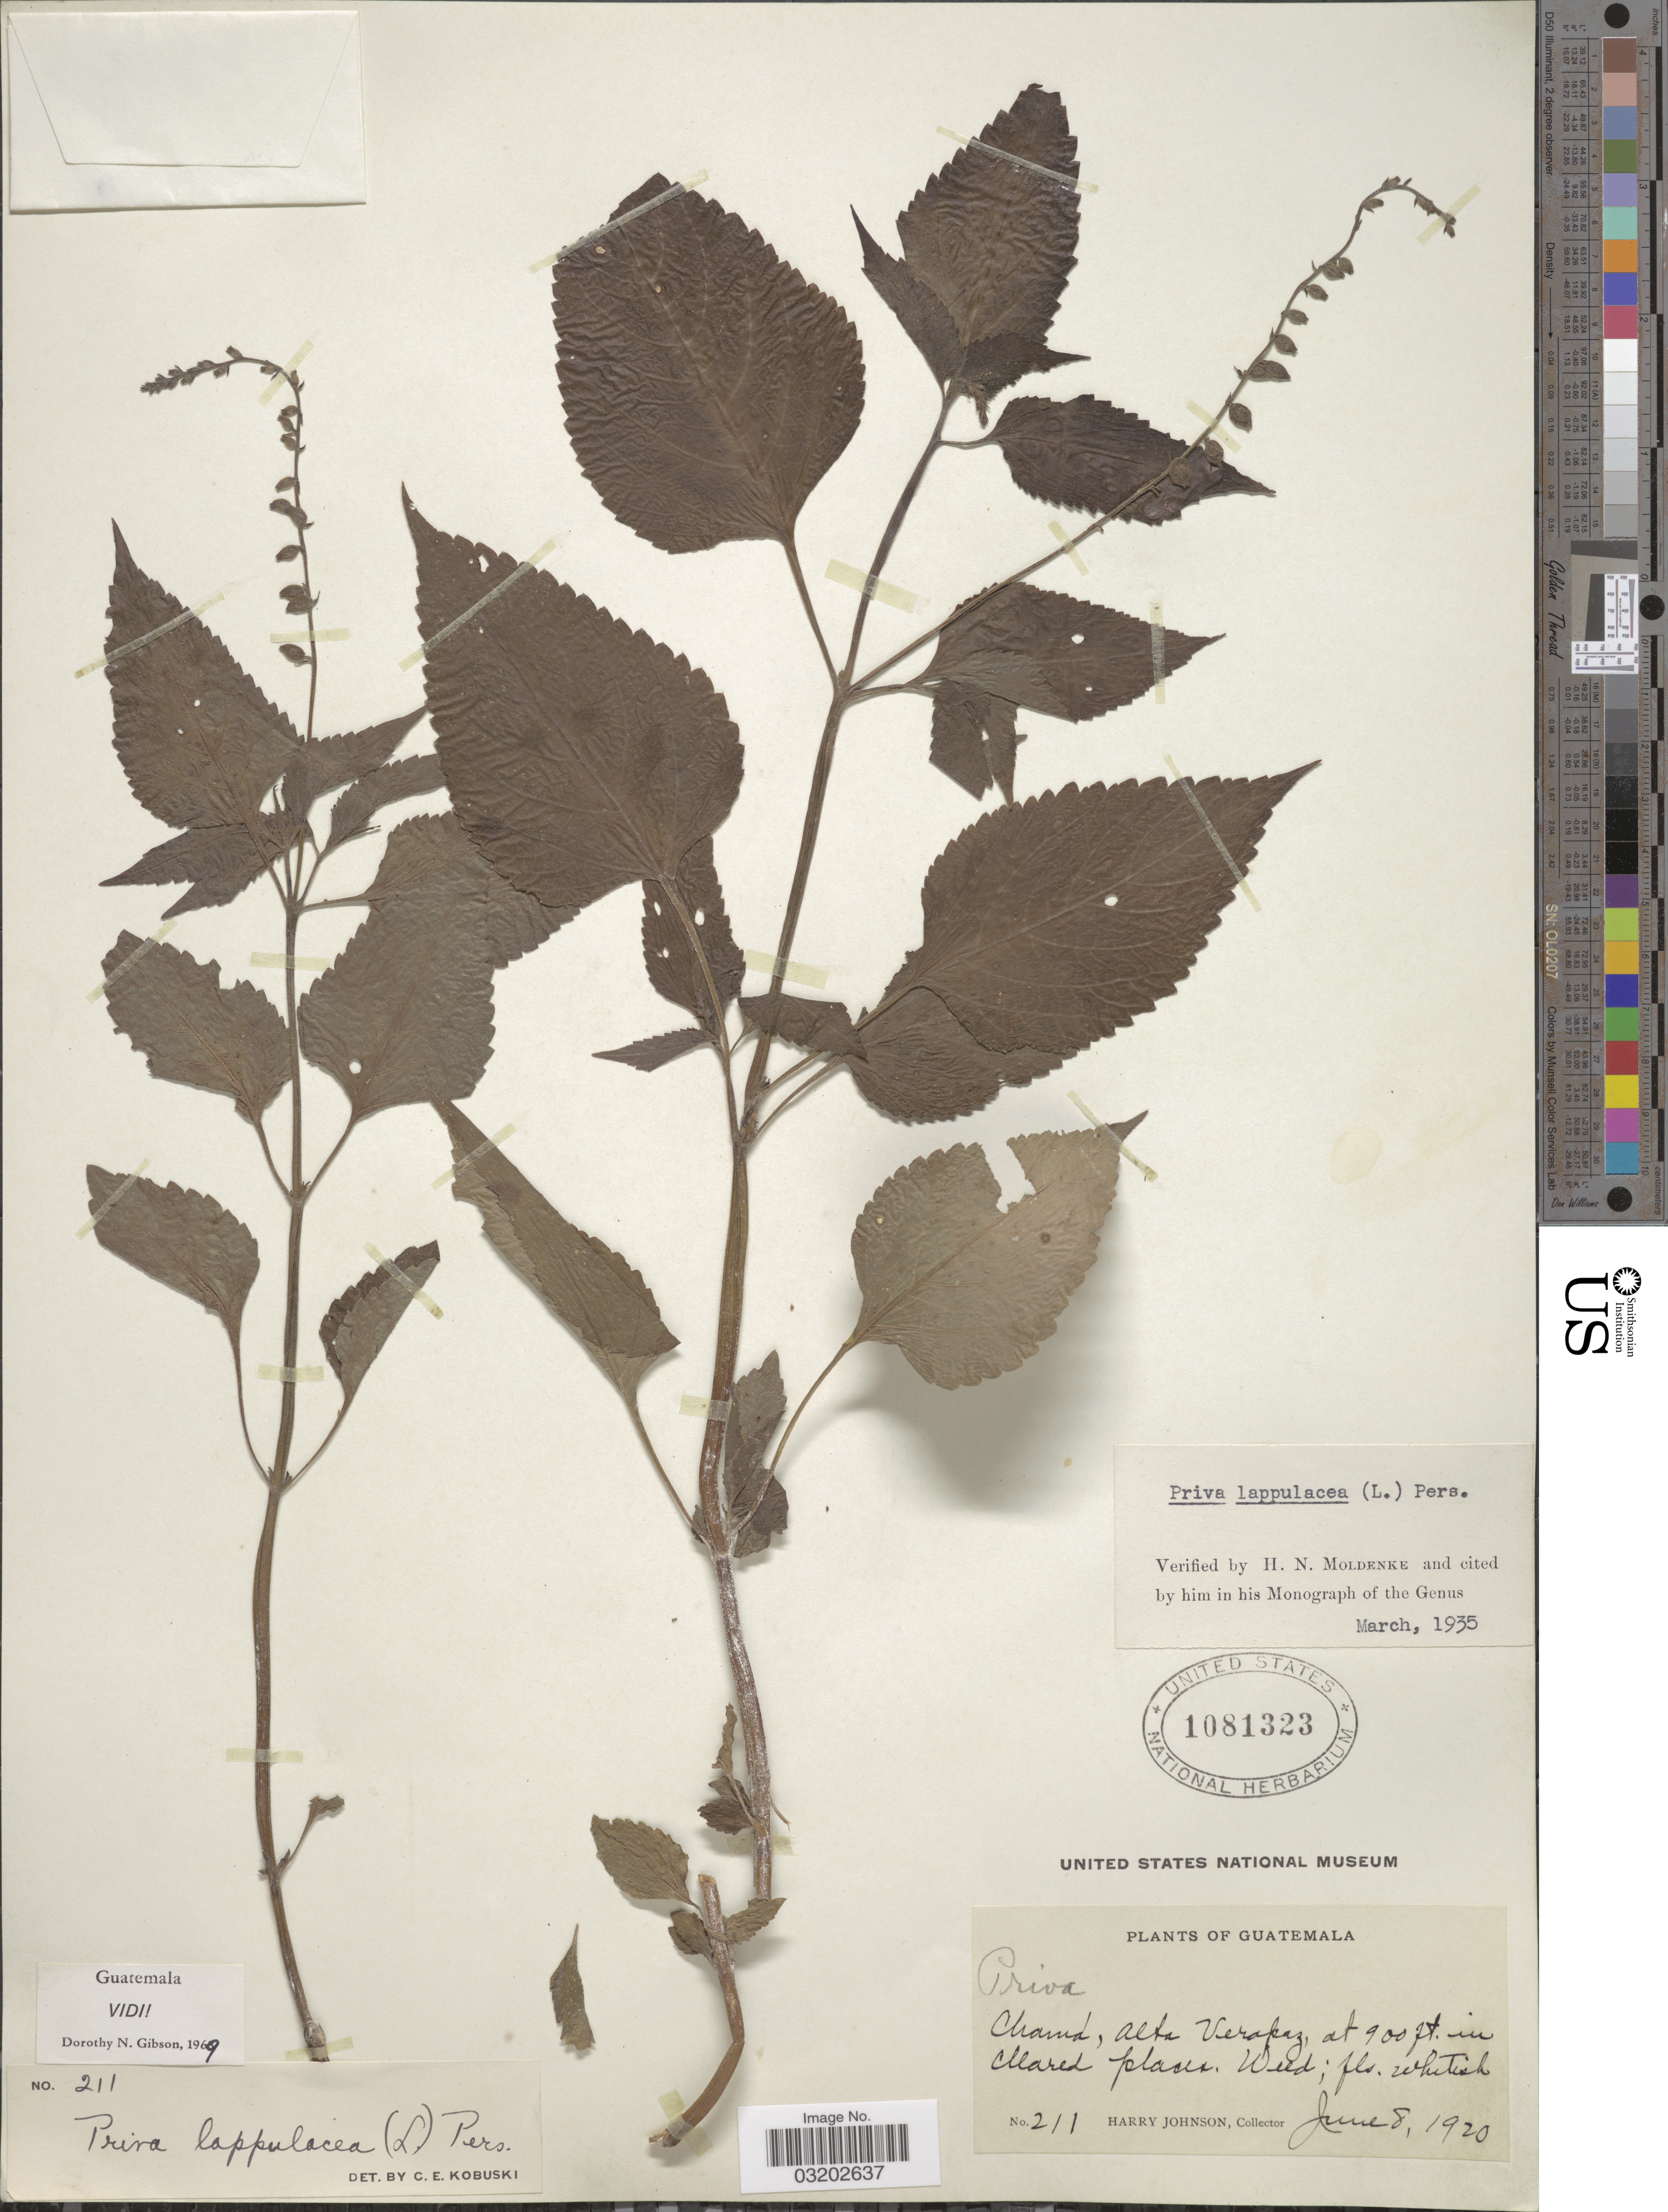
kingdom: Plantae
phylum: Tracheophyta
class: Magnoliopsida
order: Lamiales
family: Verbenaceae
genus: Priva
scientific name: Priva lappulacea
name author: (L.) Pers.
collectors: H. Johnson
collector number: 211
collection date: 1920-06-08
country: Guatemala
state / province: Alta Verapaz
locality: Chamá.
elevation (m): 274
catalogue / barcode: US 1081323